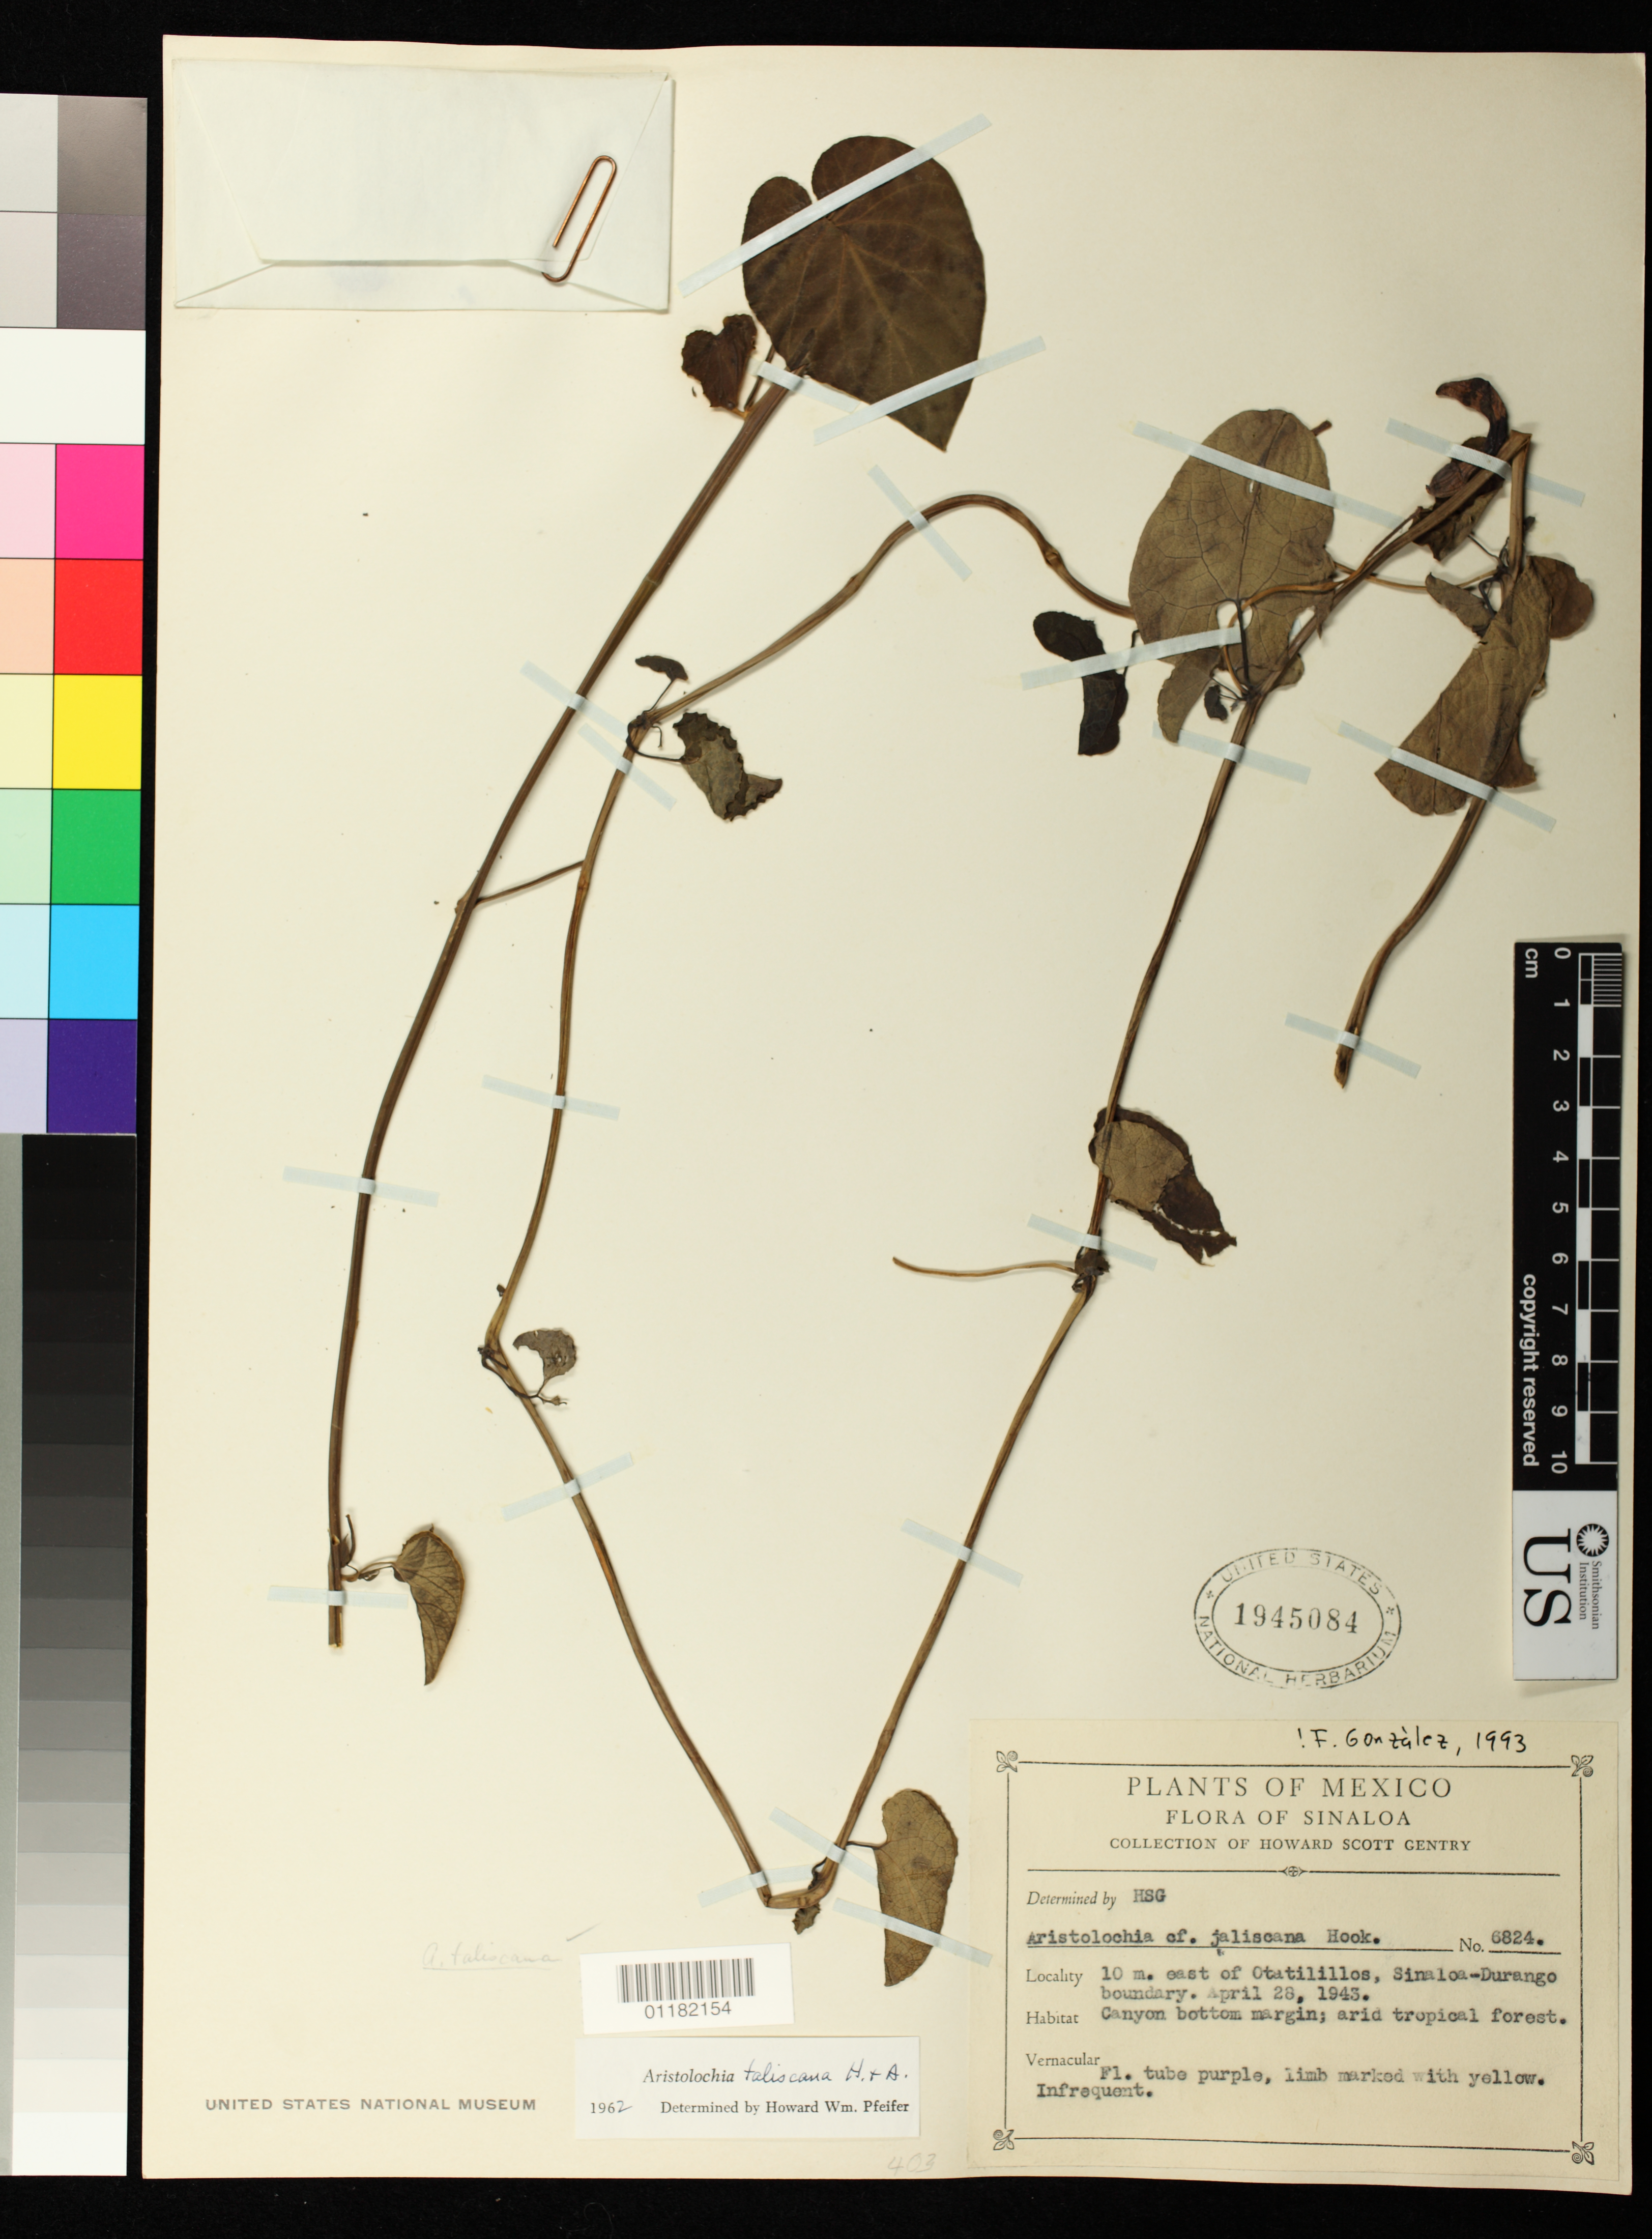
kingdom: Plantae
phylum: Tracheophyta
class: Magnoliopsida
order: Piperales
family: Aristolochiaceae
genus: Aristolochia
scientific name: Aristolochia taliscana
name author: Hook. & Arn.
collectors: H. S. Gentry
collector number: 6824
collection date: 1943-04-28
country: Mexico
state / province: Sinaloa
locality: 10 m. east of Otatillos, Sinaloa-Durango boundary.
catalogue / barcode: US 1945084